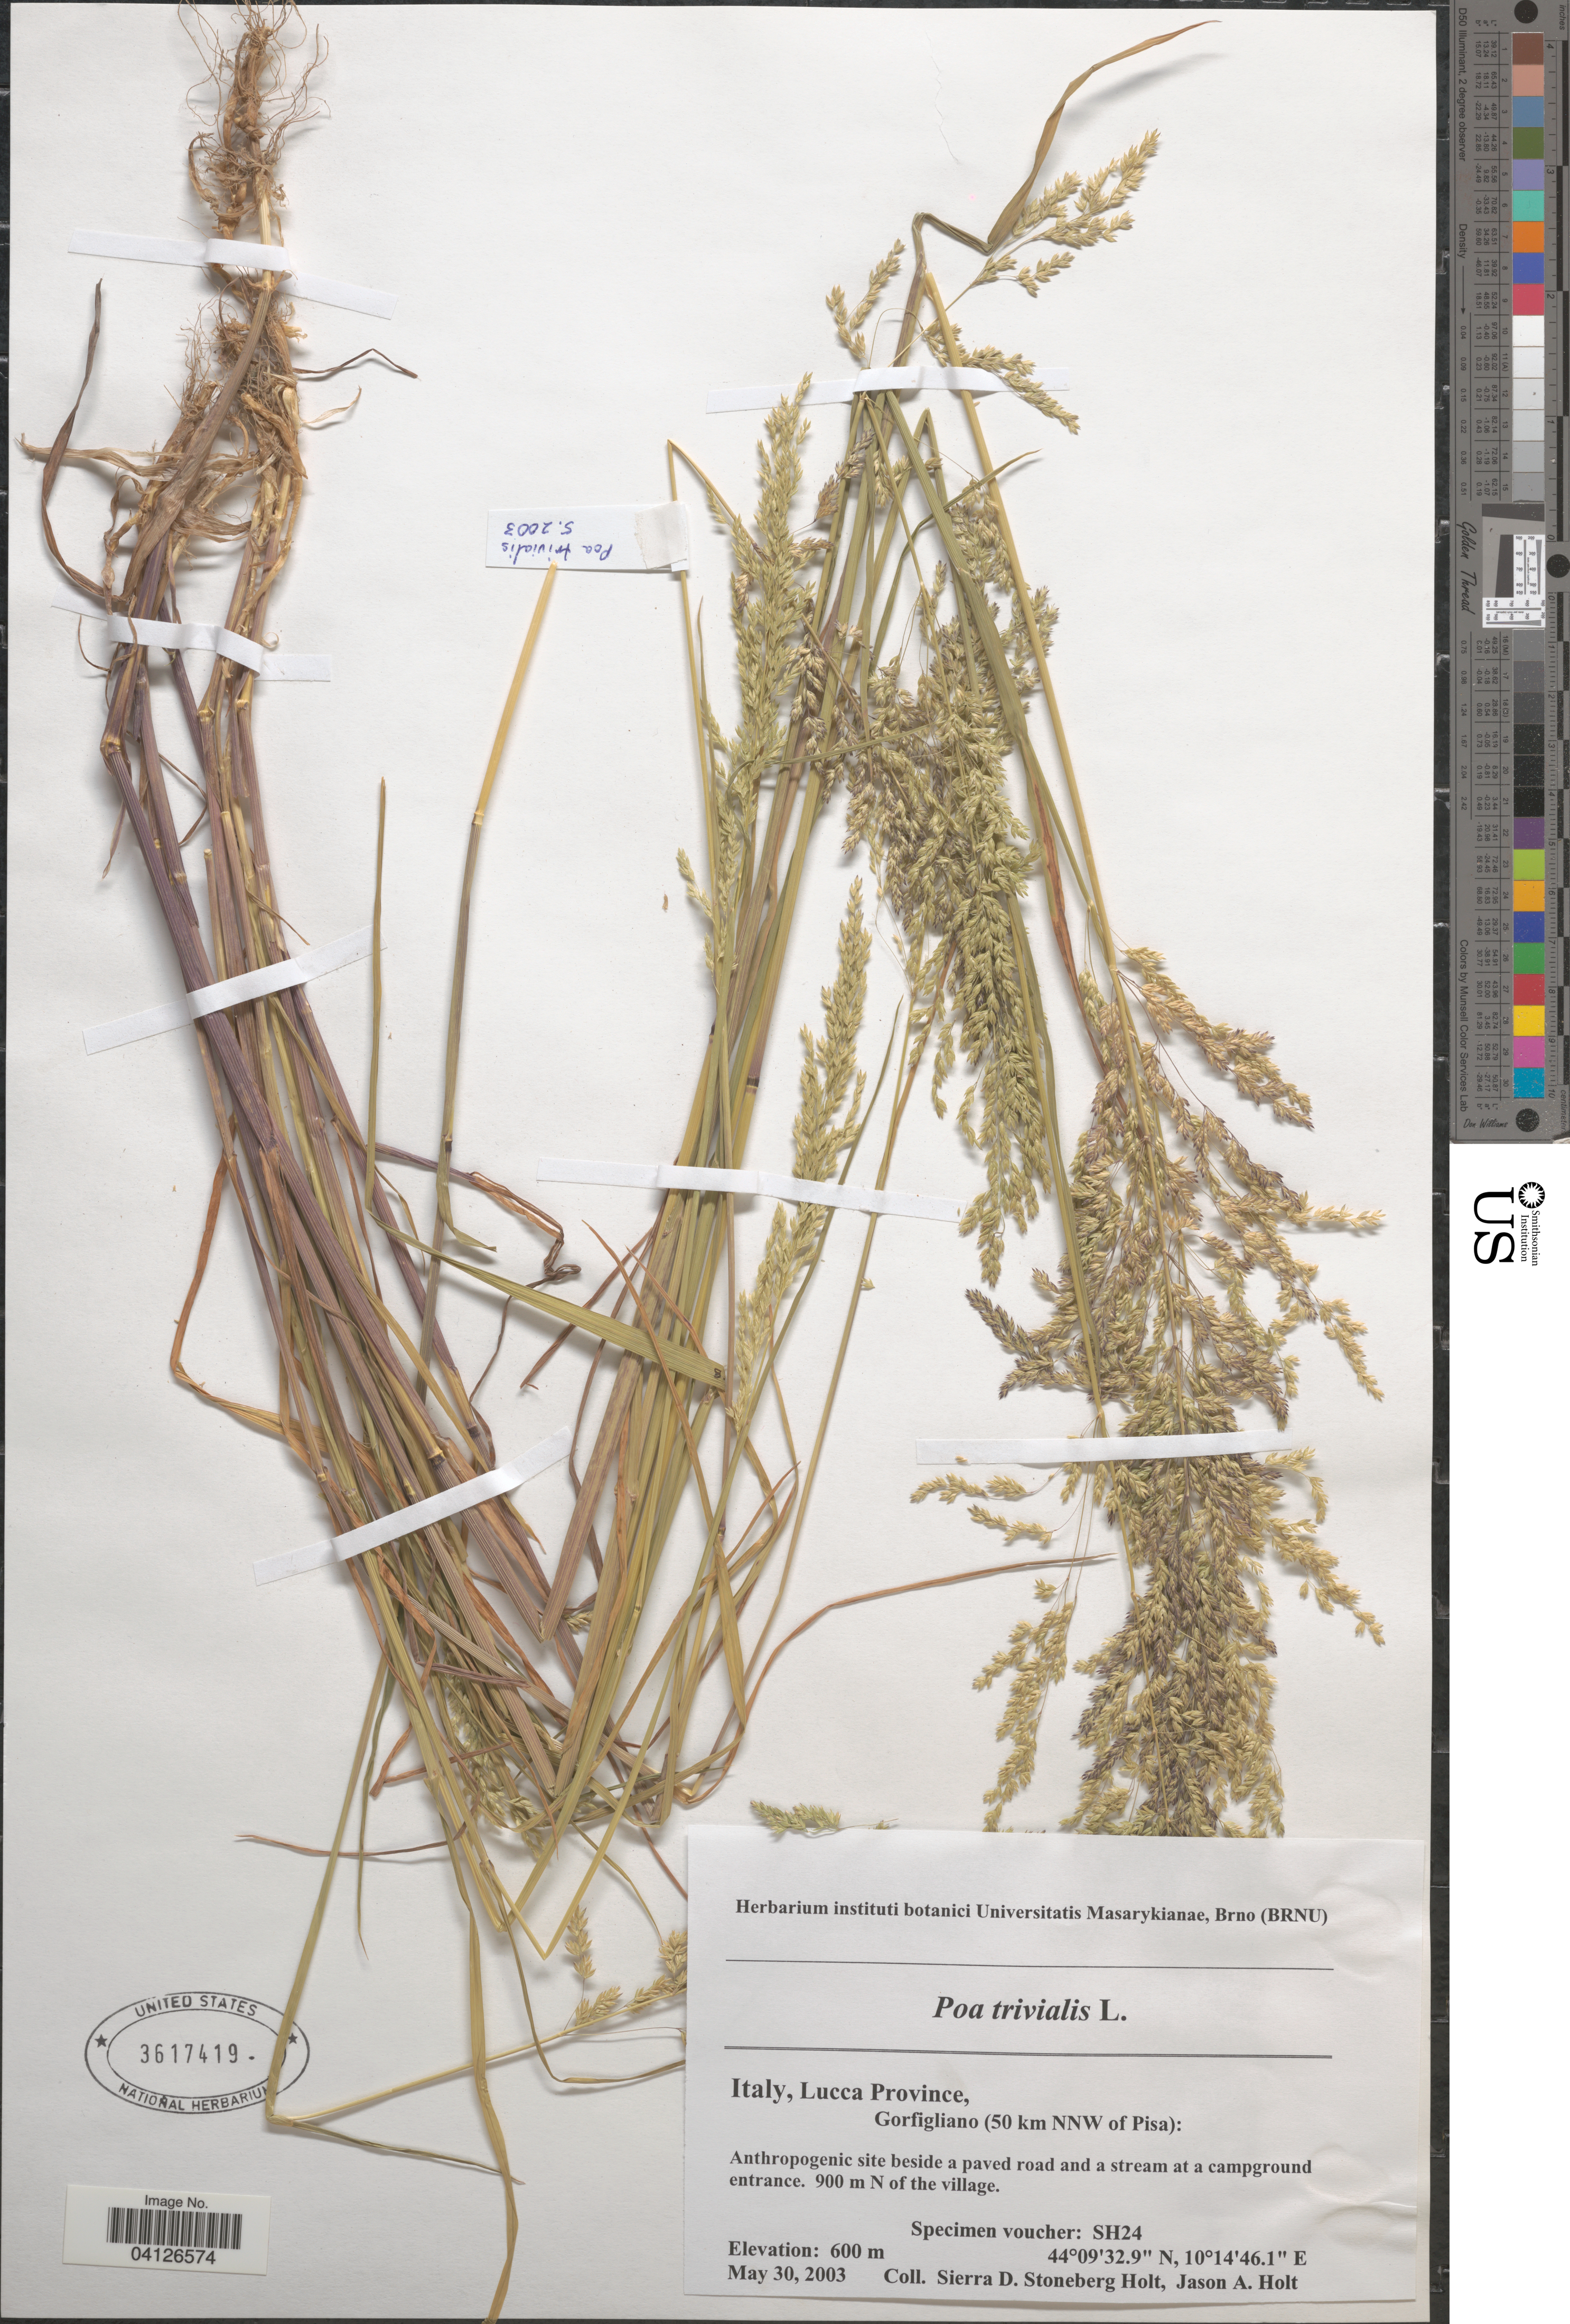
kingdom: Plantae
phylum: Tracheophyta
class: Liliopsida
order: Poales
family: Poaceae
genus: Poa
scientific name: Poa trivialis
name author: L.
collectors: S. Holt & J. A. Holt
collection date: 2003-05-30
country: Italy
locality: Lucca Province, Gorfigliano (50 km NNW of Pisa): Anthropogenic site beside a paved road and a stream at a campground entrance. 900 m N of the village.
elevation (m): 600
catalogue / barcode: US 3617419